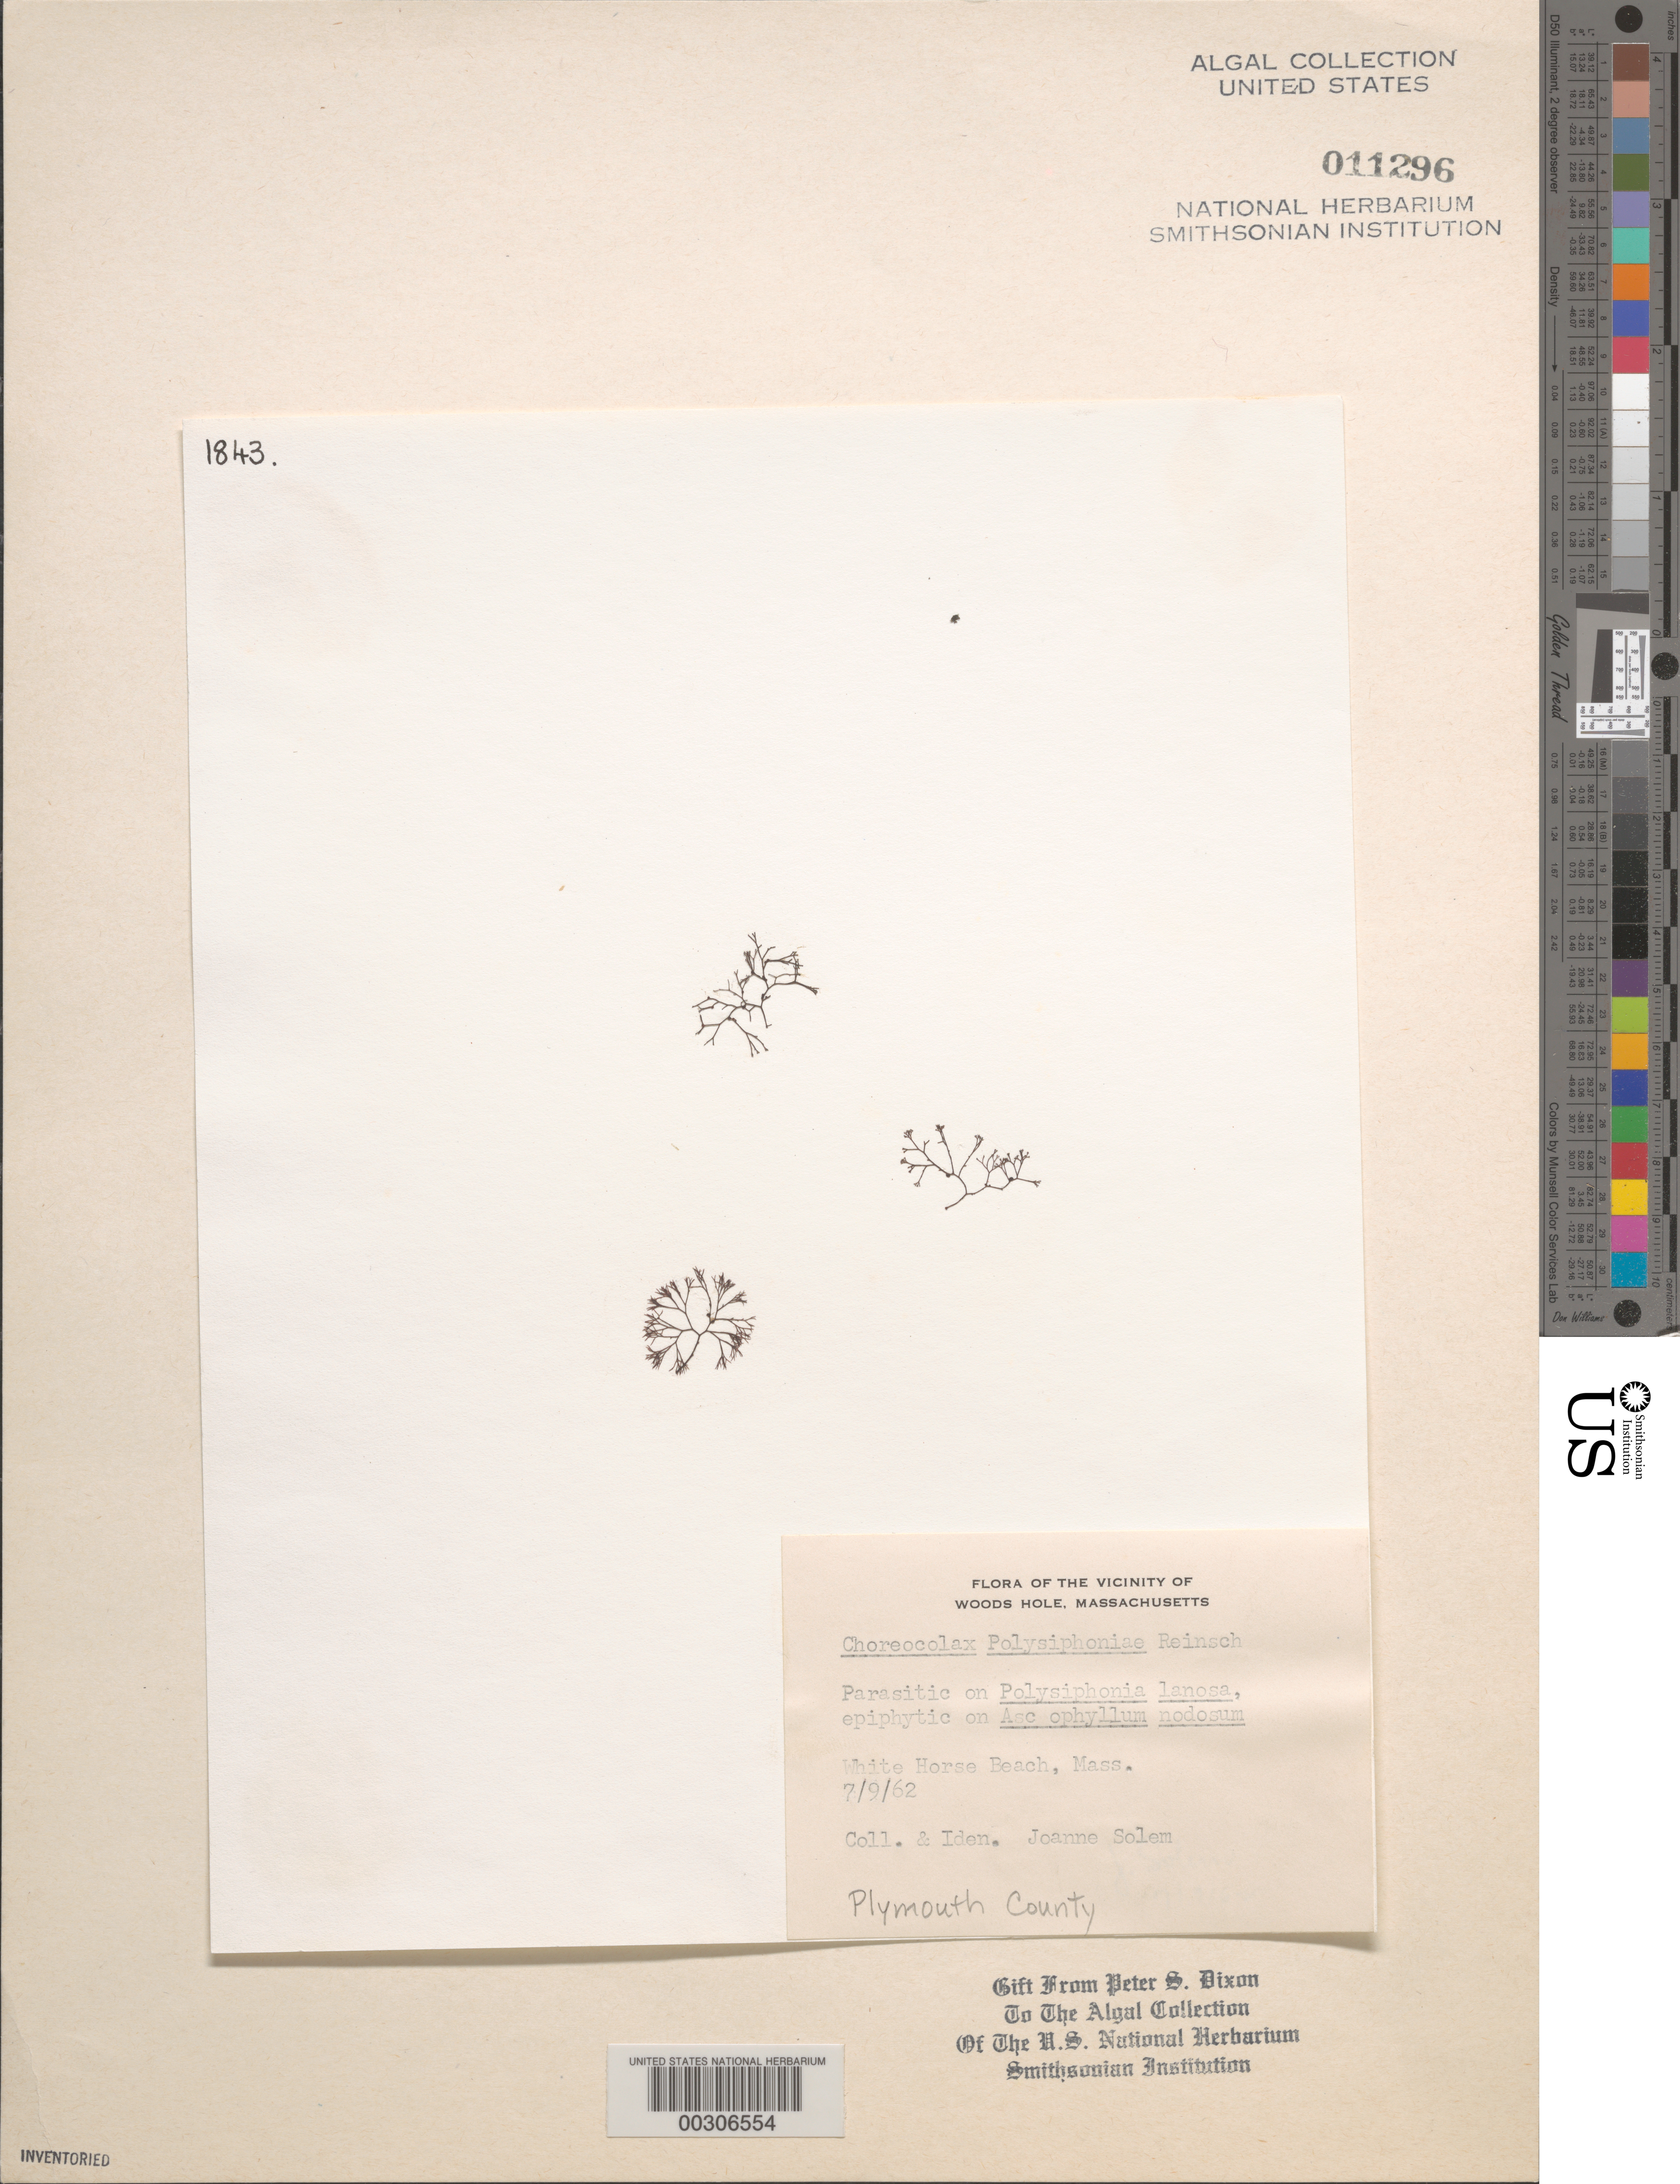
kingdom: Plantae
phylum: Rhodophyta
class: Florideophyceae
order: Gigartinales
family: Choreocolacaceae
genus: Choreocolax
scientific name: Choreocolax polysiphoniae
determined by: Solem, J.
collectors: J. Solem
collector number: PSD 1843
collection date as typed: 07 Sep 1962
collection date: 1962-09-07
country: United States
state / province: Massachusetts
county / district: Plymouth County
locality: White Horse Beach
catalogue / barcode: US 11296